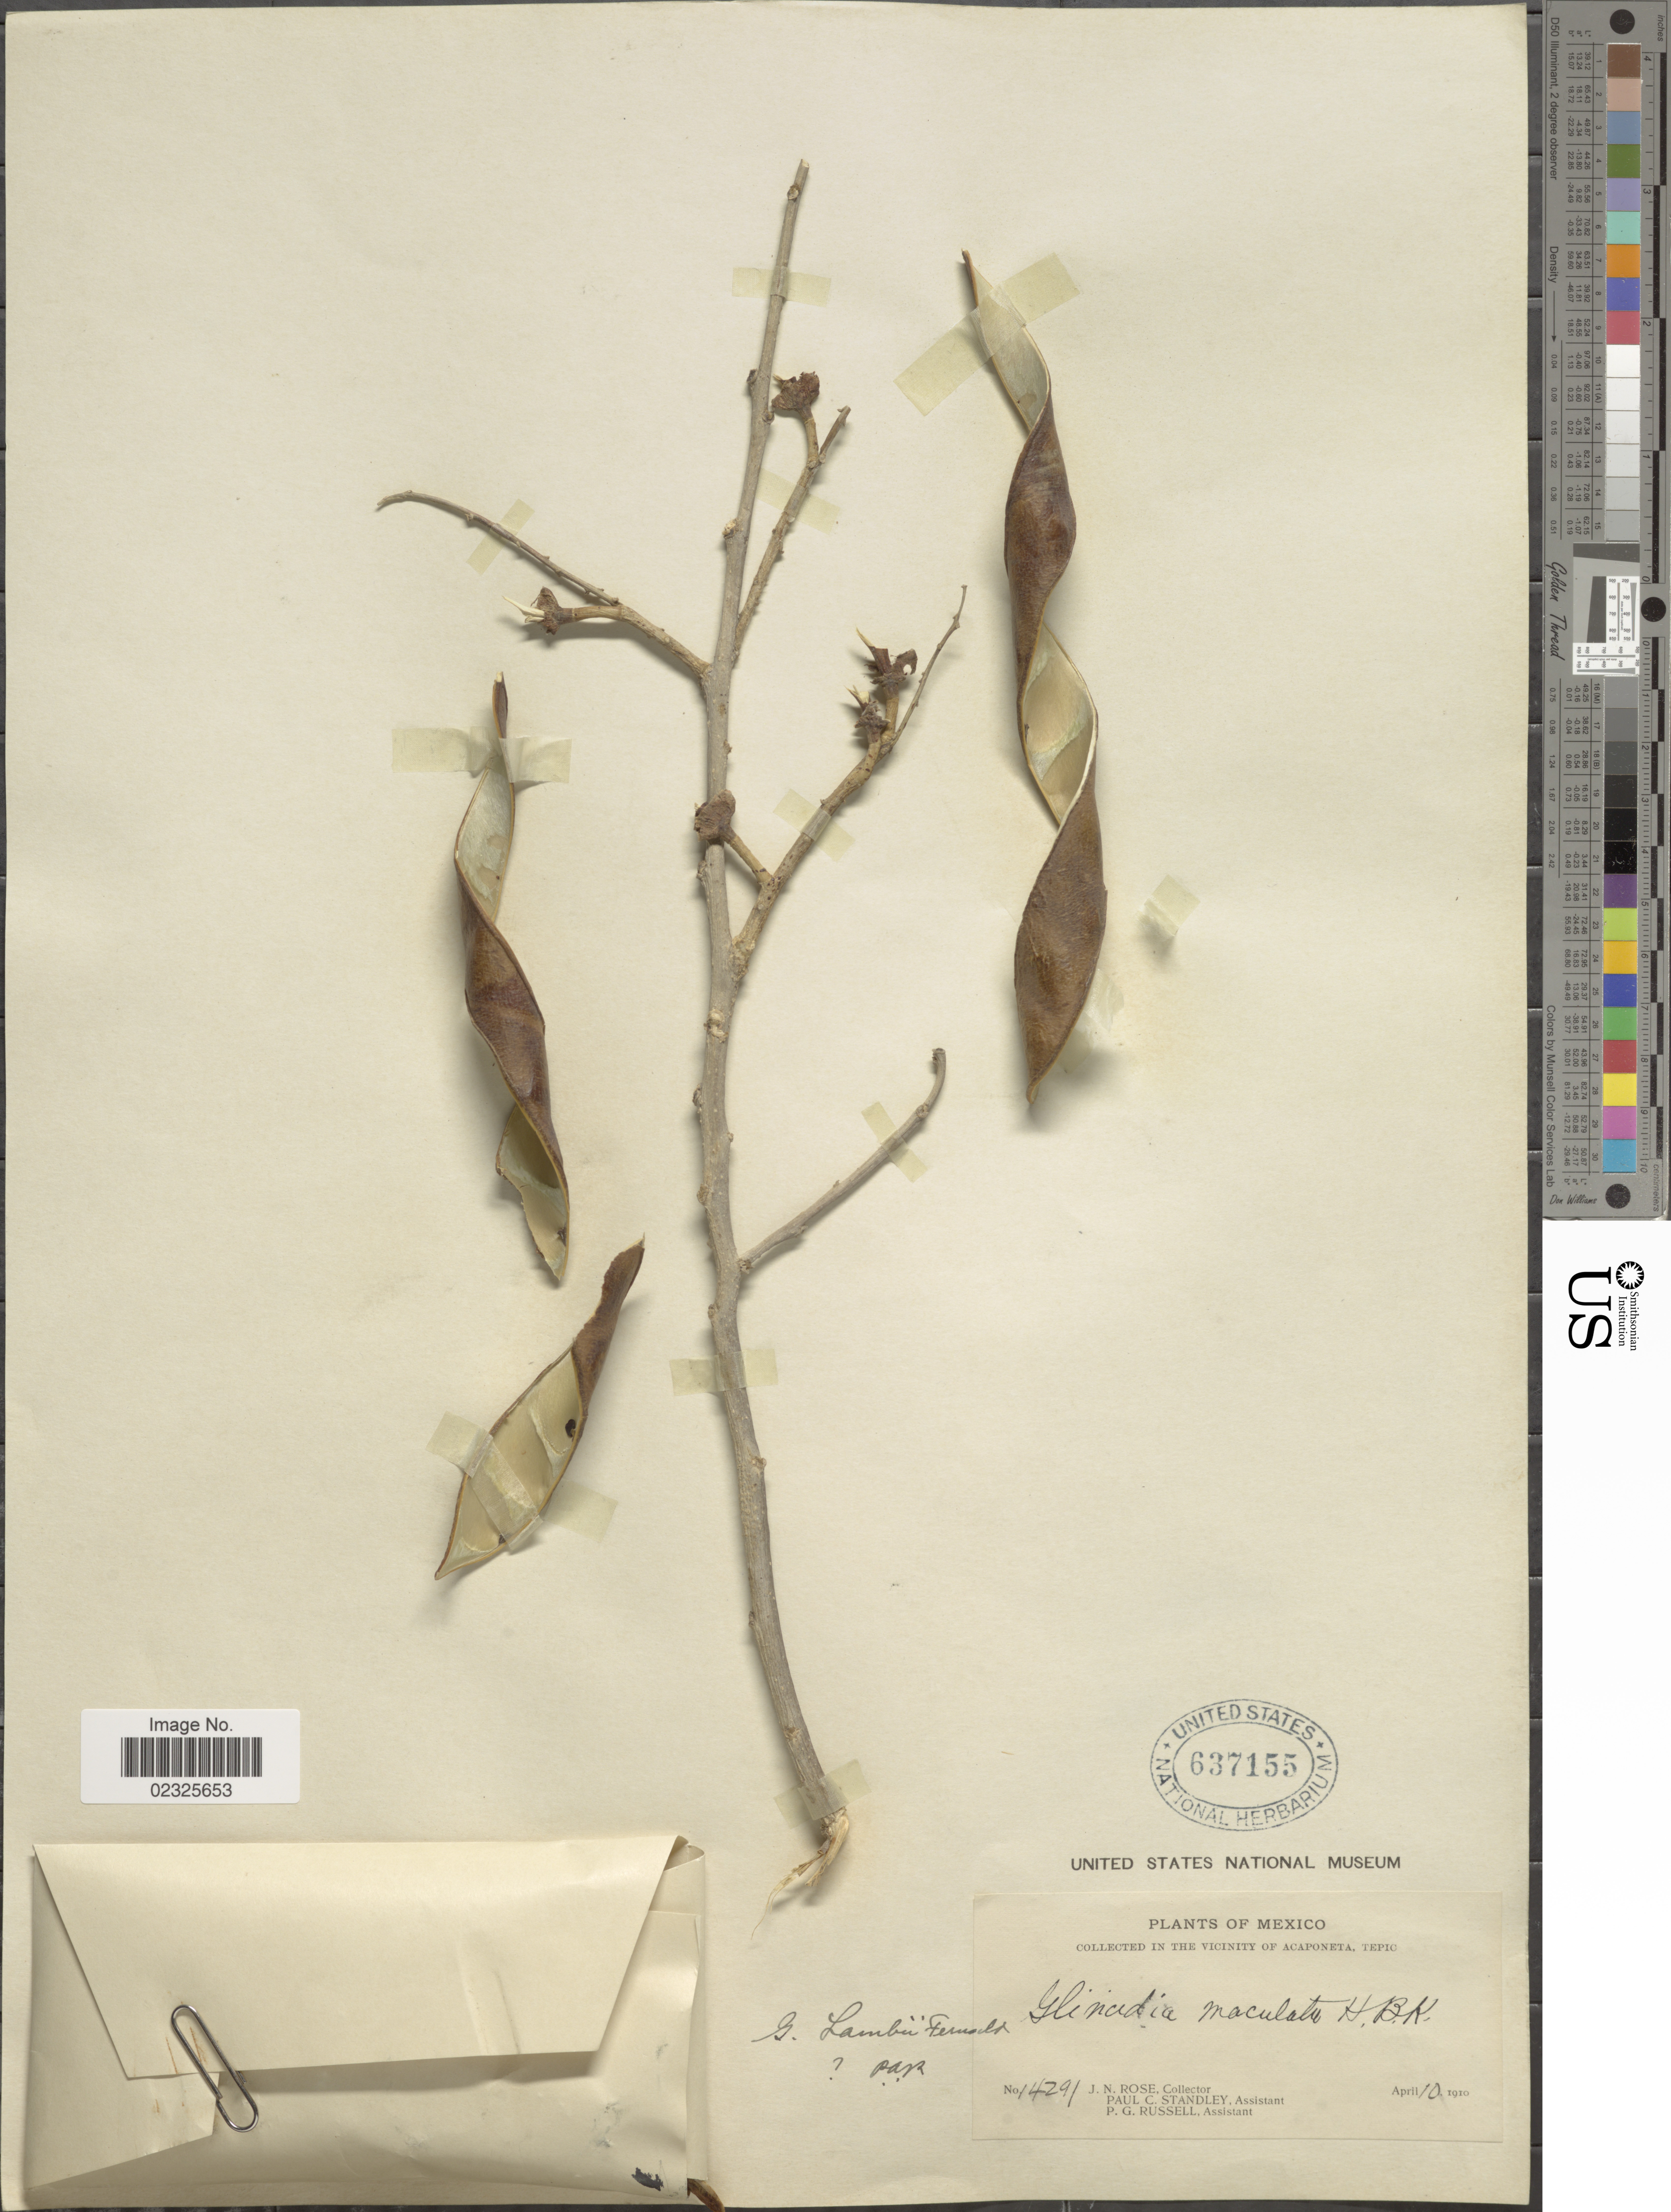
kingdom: Plantae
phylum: Tracheophyta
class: Magnoliopsida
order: Fabales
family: Fabaceae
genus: Gliricidia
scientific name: Gliricidia sepium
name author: (Jacq.) Kunth ex Walp.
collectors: J. N. Rose, P. C. Standley & P. G. Russell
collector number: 14291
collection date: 1910-04-10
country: Mexico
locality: Vicinity of Acaponeta, Tepic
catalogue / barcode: US 637155